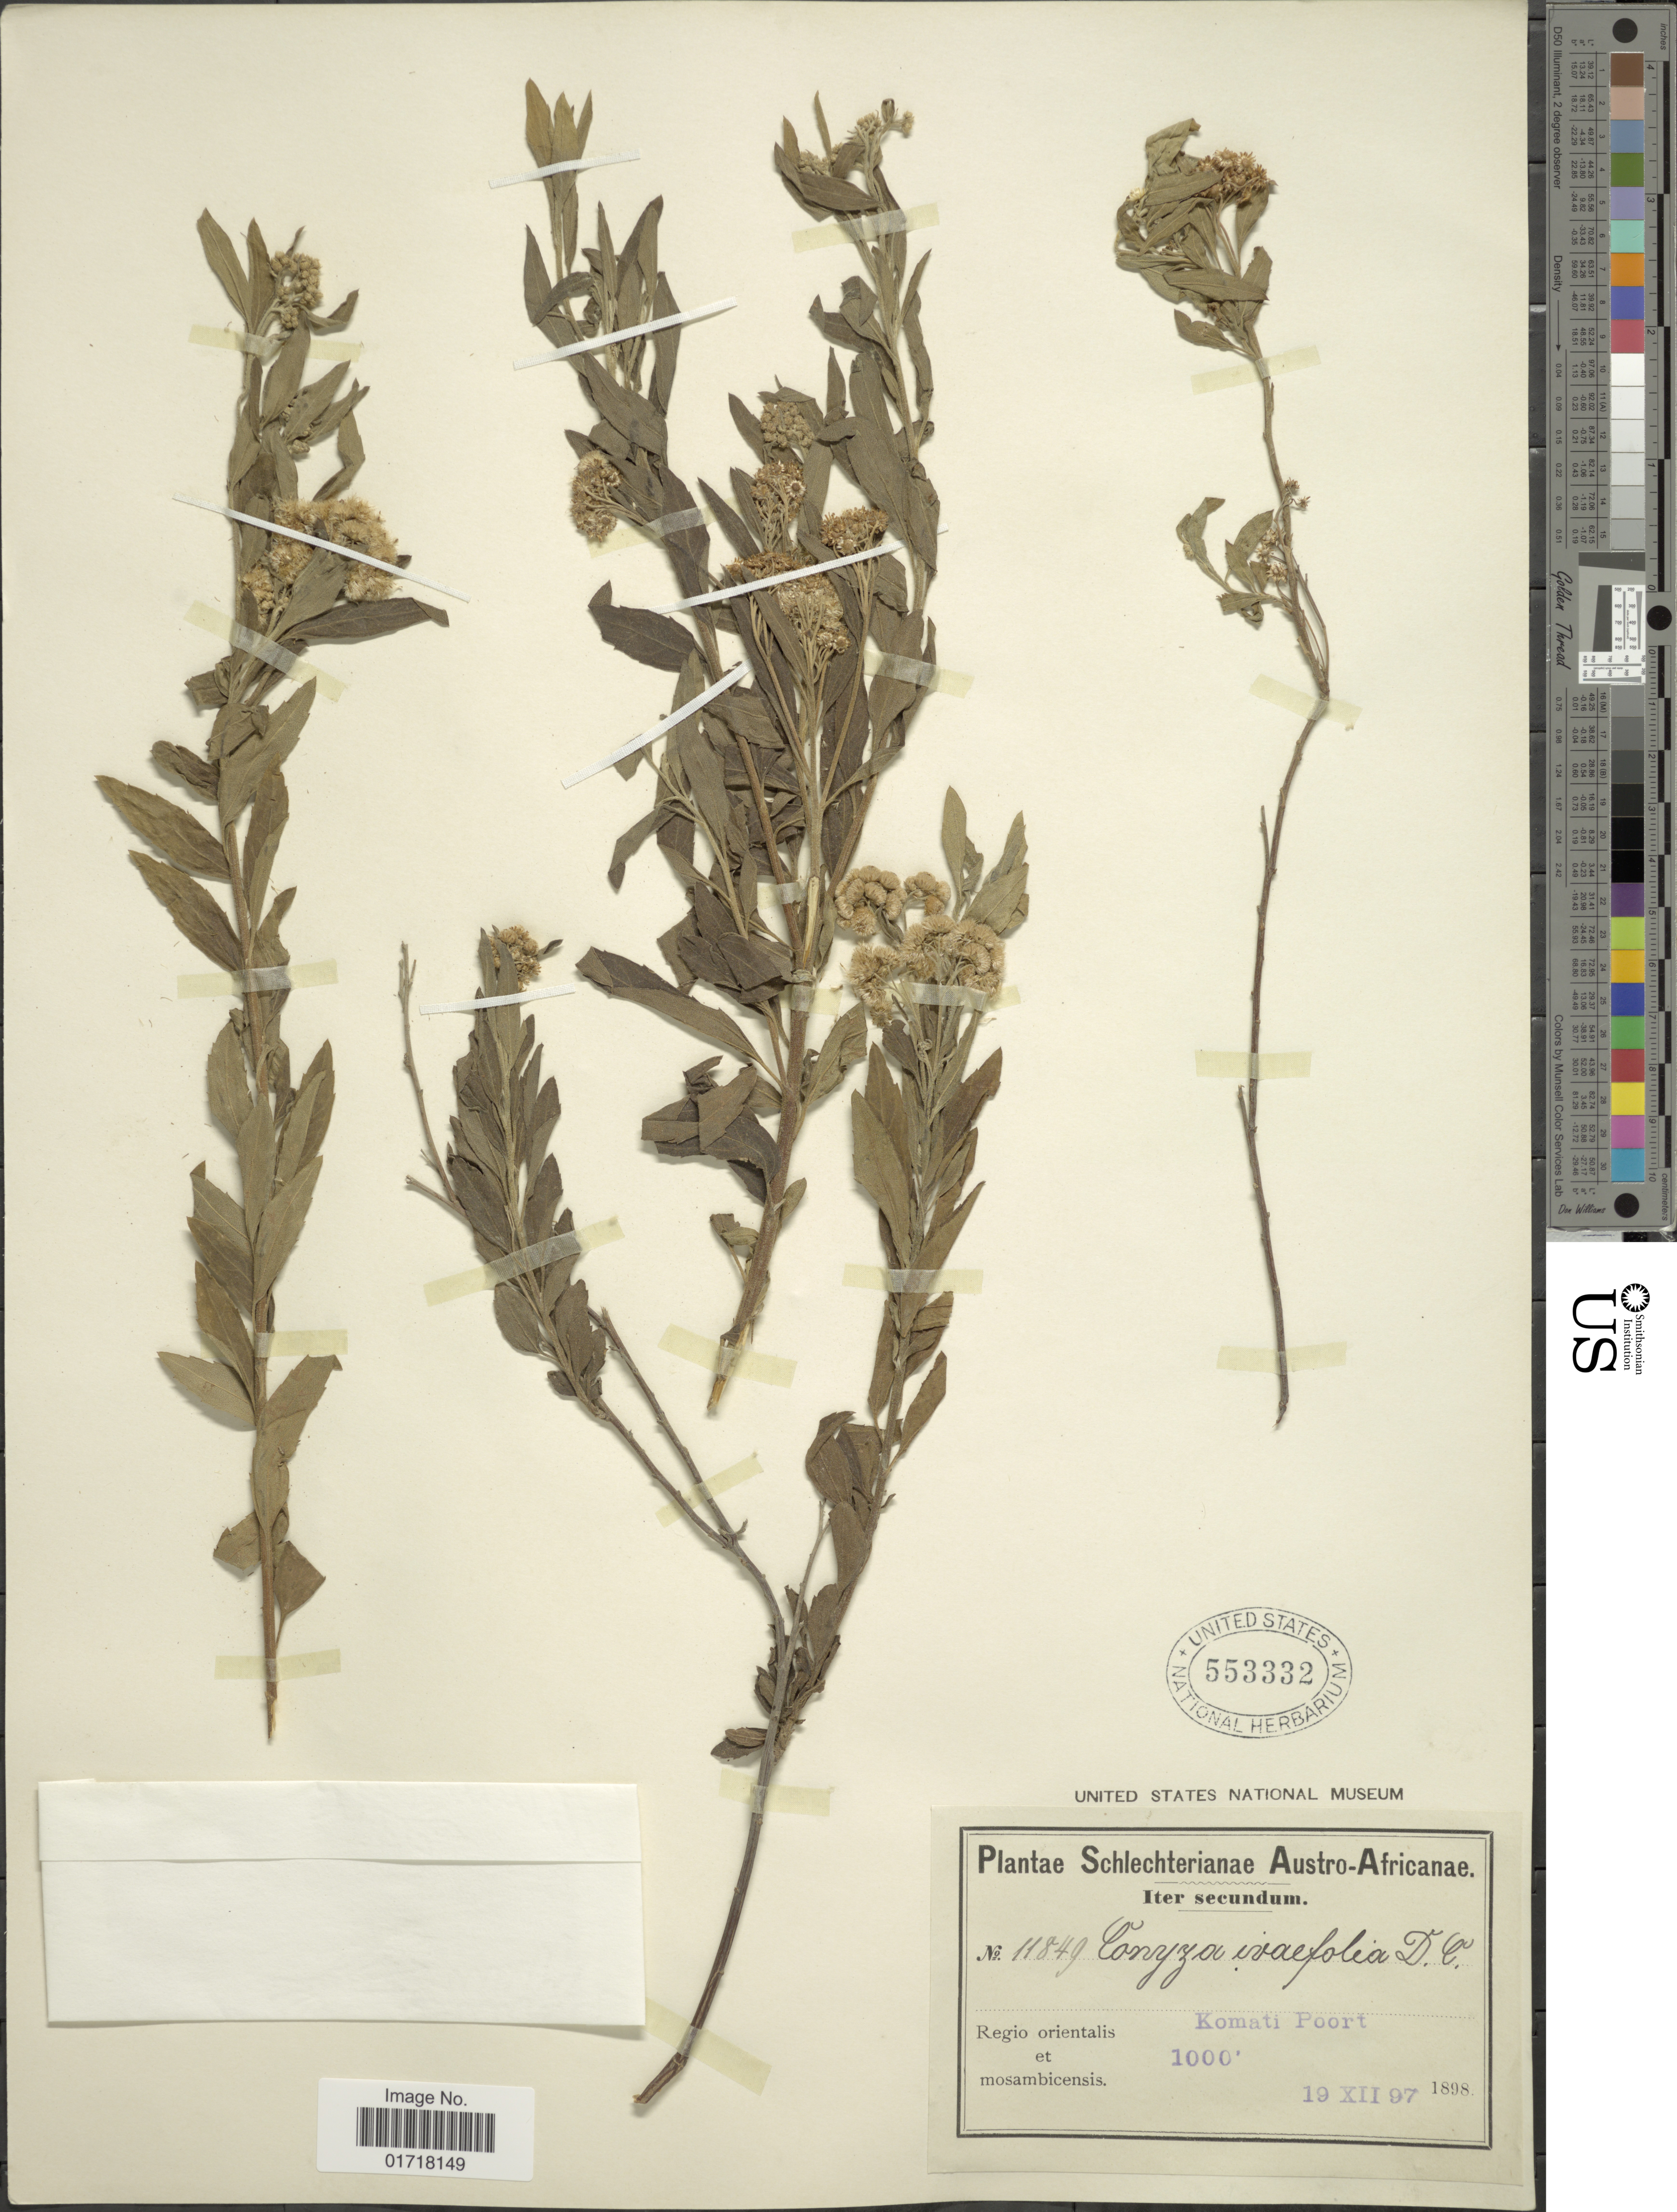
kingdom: Plantae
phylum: Tracheophyta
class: Magnoliopsida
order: Asterales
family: Asteraceae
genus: Conyza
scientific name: Conyza ivifolia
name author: (L.) Less.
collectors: Schlechter, --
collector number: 11849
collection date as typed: Transcribed d/m/y: 19/12/97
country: South Africa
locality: Austro-Africanae, Regio orientalis et mosambicensis, Komati Poort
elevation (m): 305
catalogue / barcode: US 553332